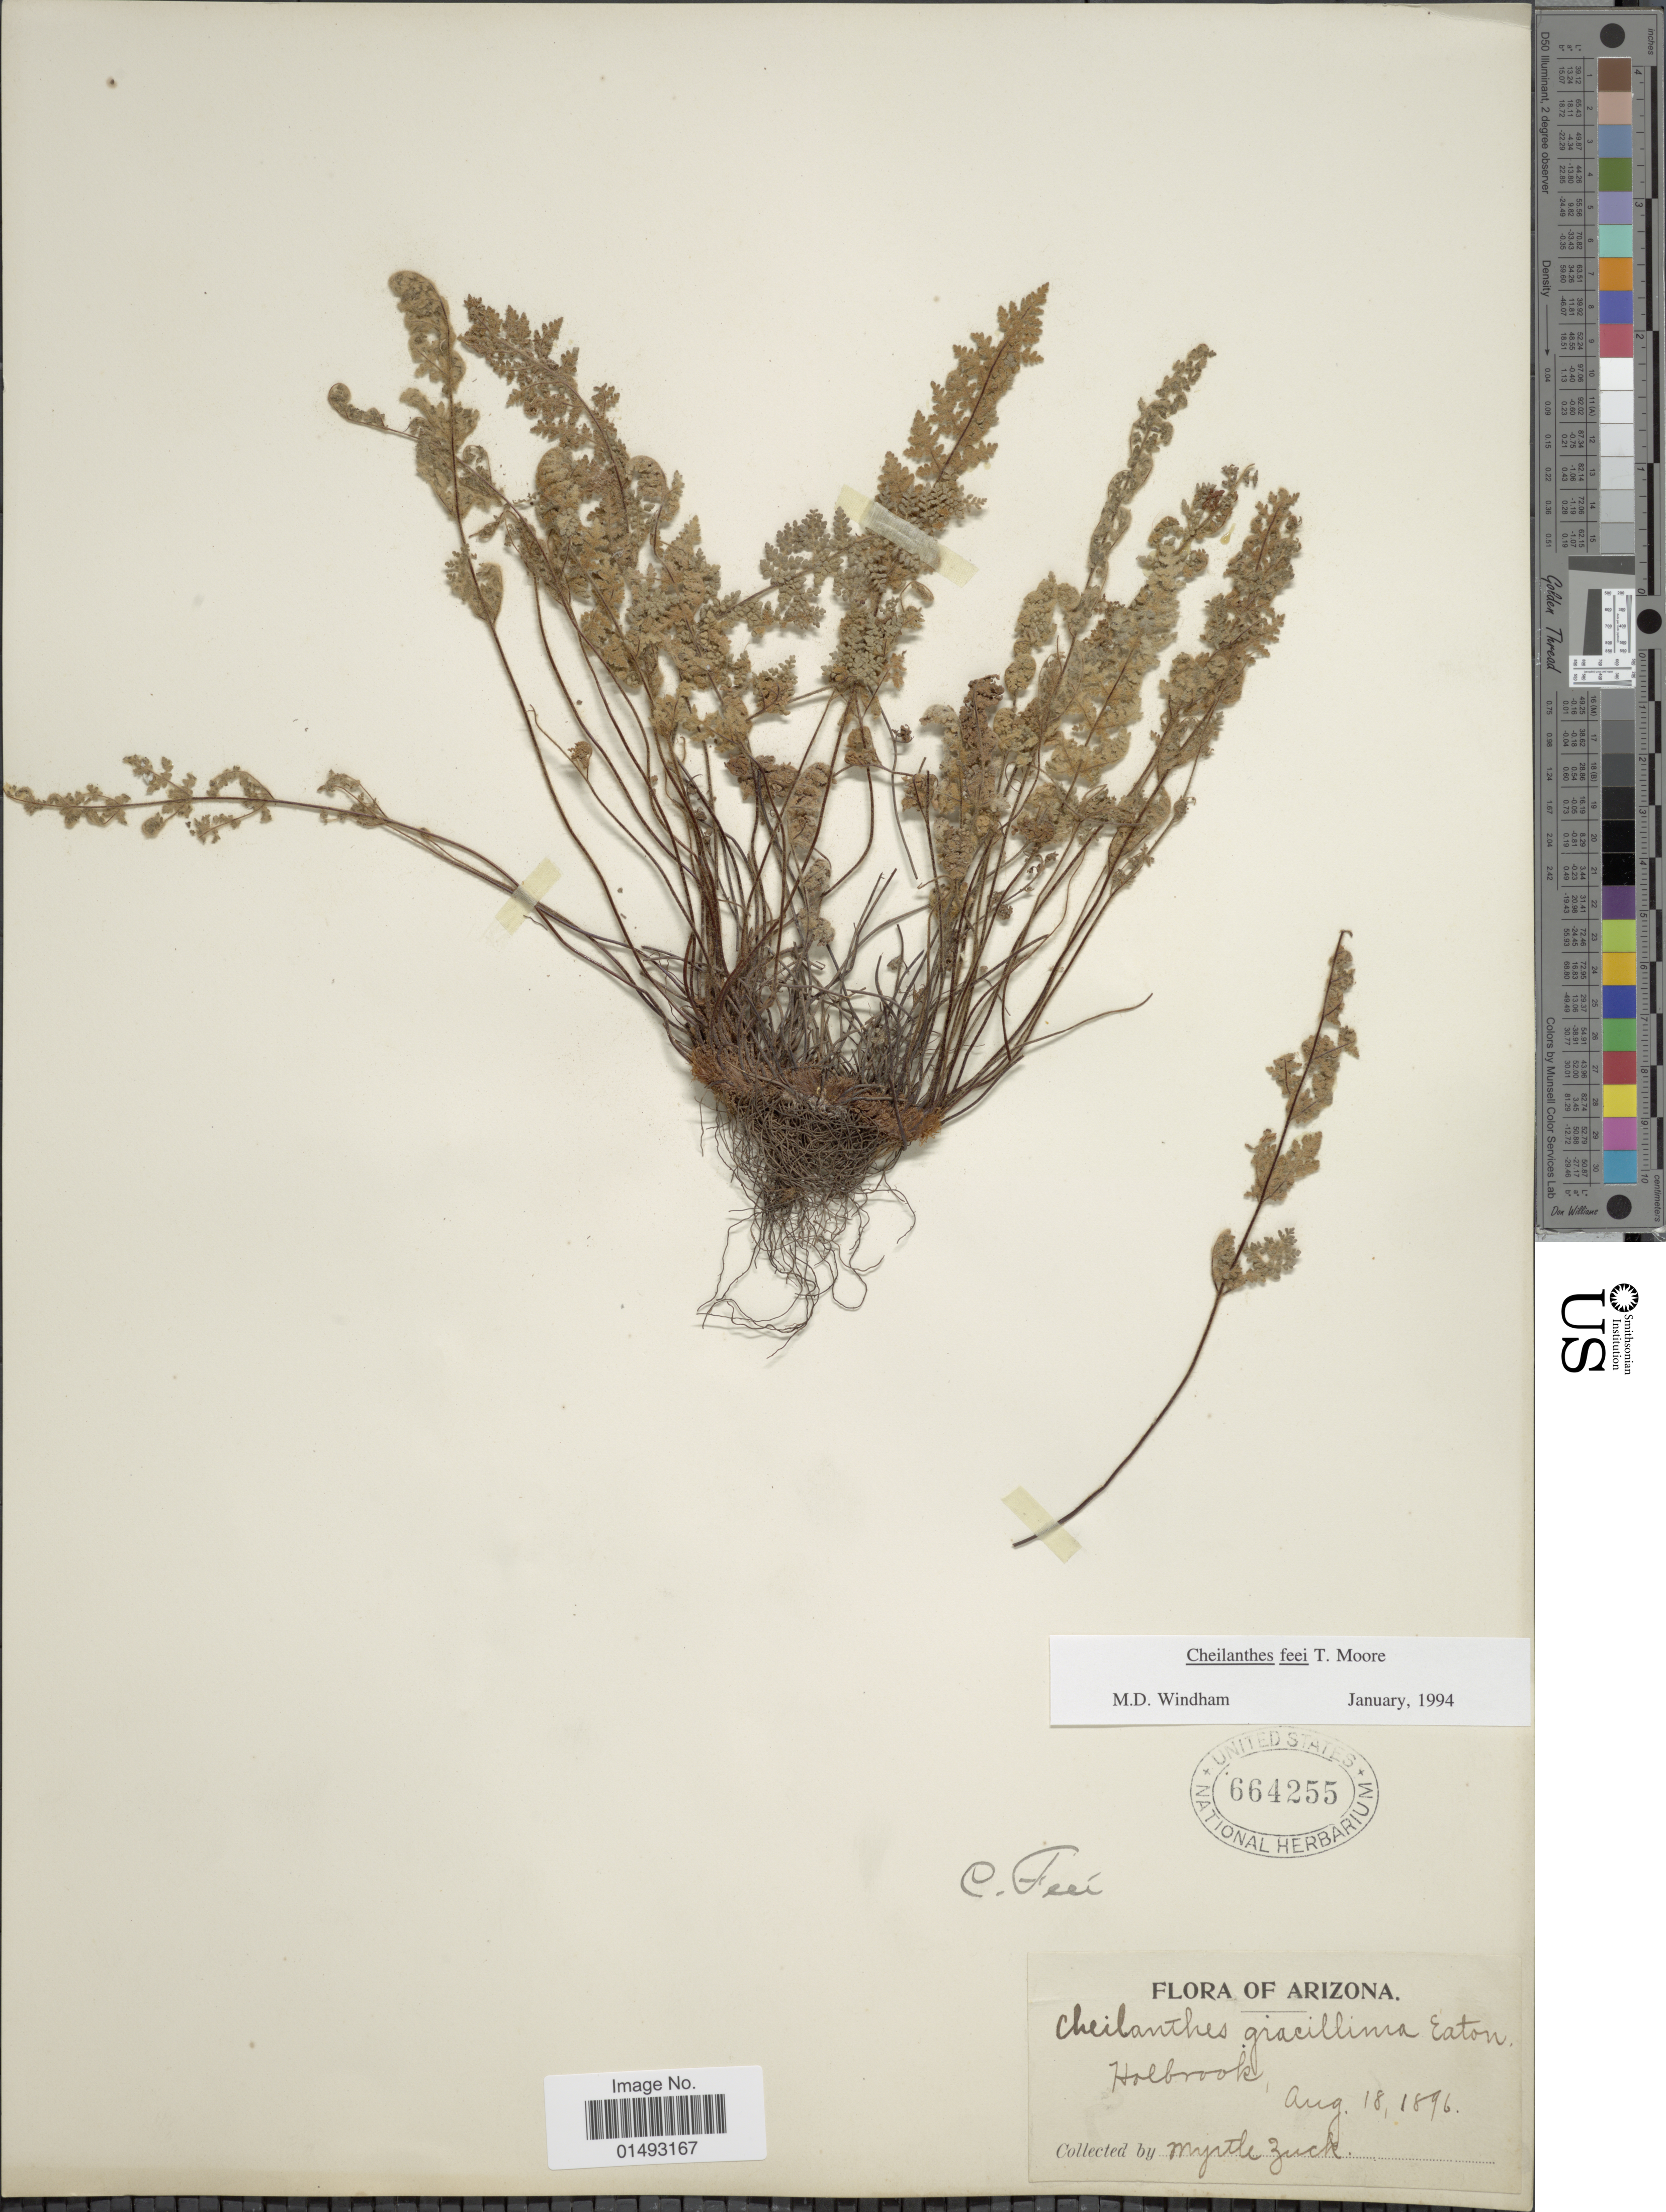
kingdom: Plantae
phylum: Tracheophyta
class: Polypodiopsida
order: Polypodiales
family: Pteridaceae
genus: Myriopteris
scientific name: Myriopteris gracilis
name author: Fée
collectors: M. Zuck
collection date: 1896-08-18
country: United States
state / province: Arizona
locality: Hollbrook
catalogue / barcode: US 664255